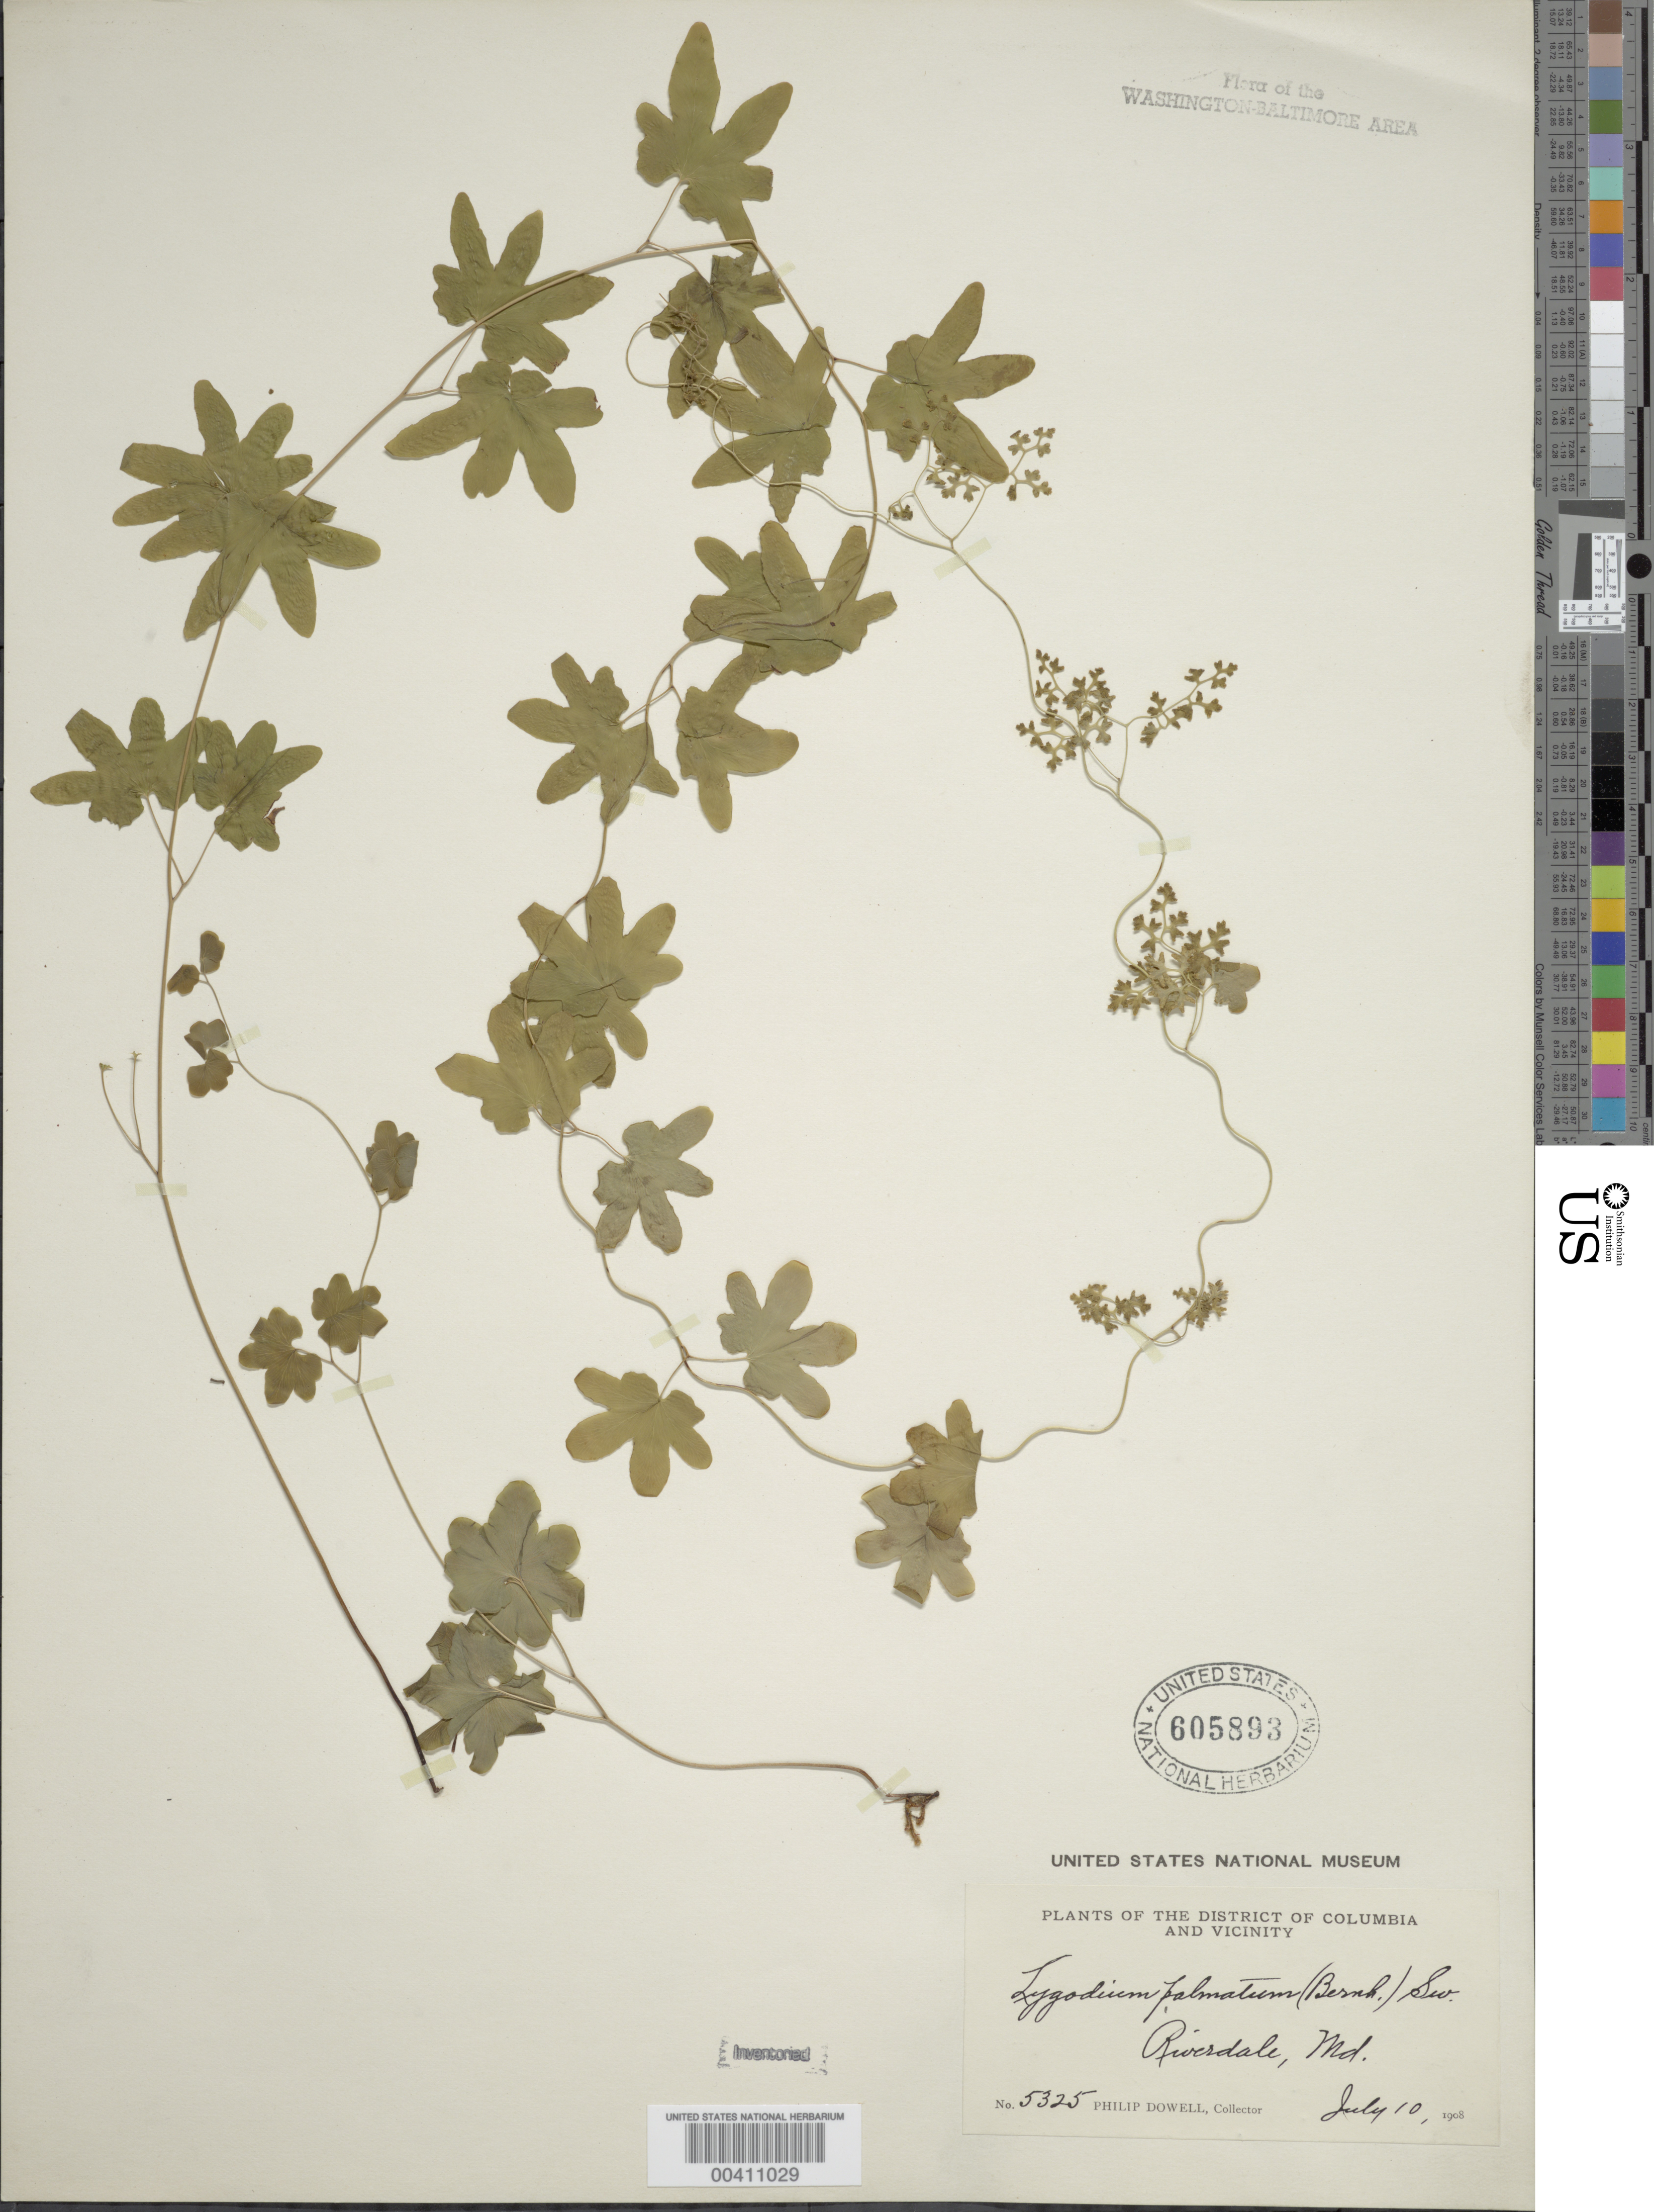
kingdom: Plantae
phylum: Tracheophyta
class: Polypodiopsida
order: Schizaeales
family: Lygodiaceae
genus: Lygodium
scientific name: Lygodium palmatum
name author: (Bernh.) Sw.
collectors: P. Dowell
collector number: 5325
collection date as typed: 10 Jul 1908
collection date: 1908-07-10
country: United States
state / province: Maryland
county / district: Prince George's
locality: Riverdale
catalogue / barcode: US 605893